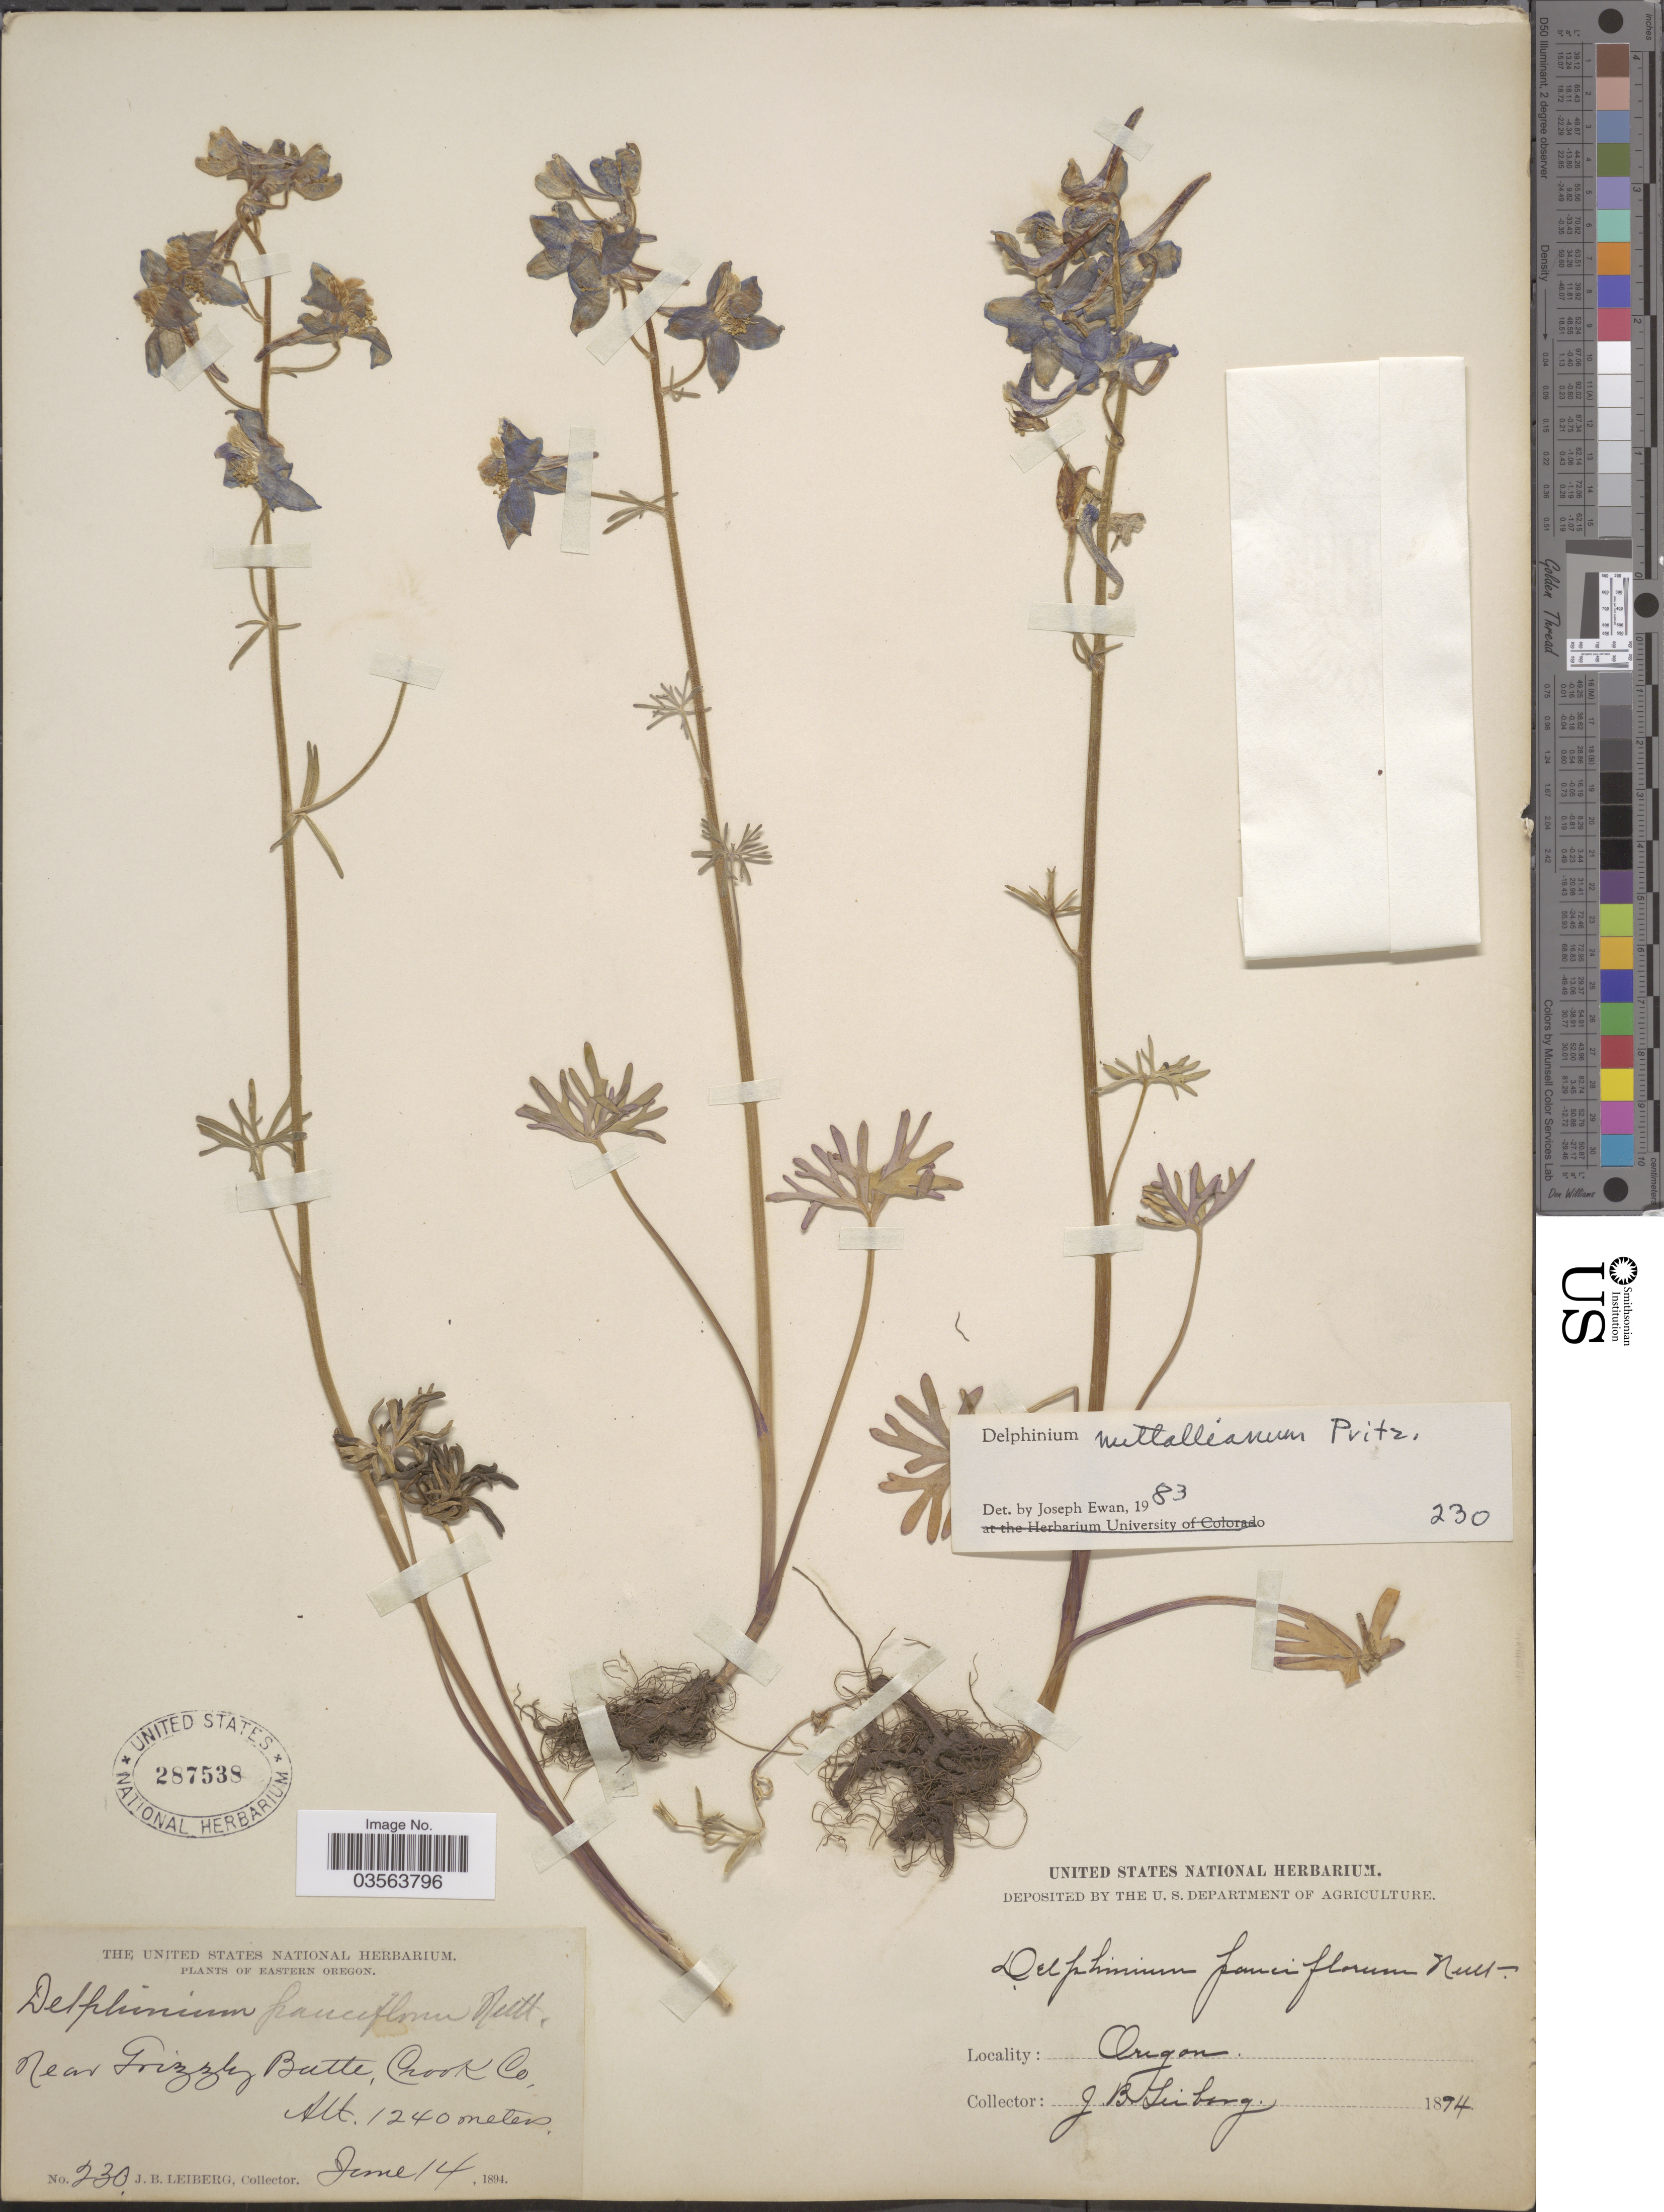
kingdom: Plantae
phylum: Tracheophyta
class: Magnoliopsida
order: Ranunculales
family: Ranunculaceae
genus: Delphinium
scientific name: Delphinium nuttallianum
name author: E. Pritz. ex Walpers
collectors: J. B. Leiberg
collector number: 230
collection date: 1894-06-14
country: United States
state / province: Oregon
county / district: Crook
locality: Eastern Oregon. Near Grizzly Butte, Crook Co.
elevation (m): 1240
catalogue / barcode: US 287538